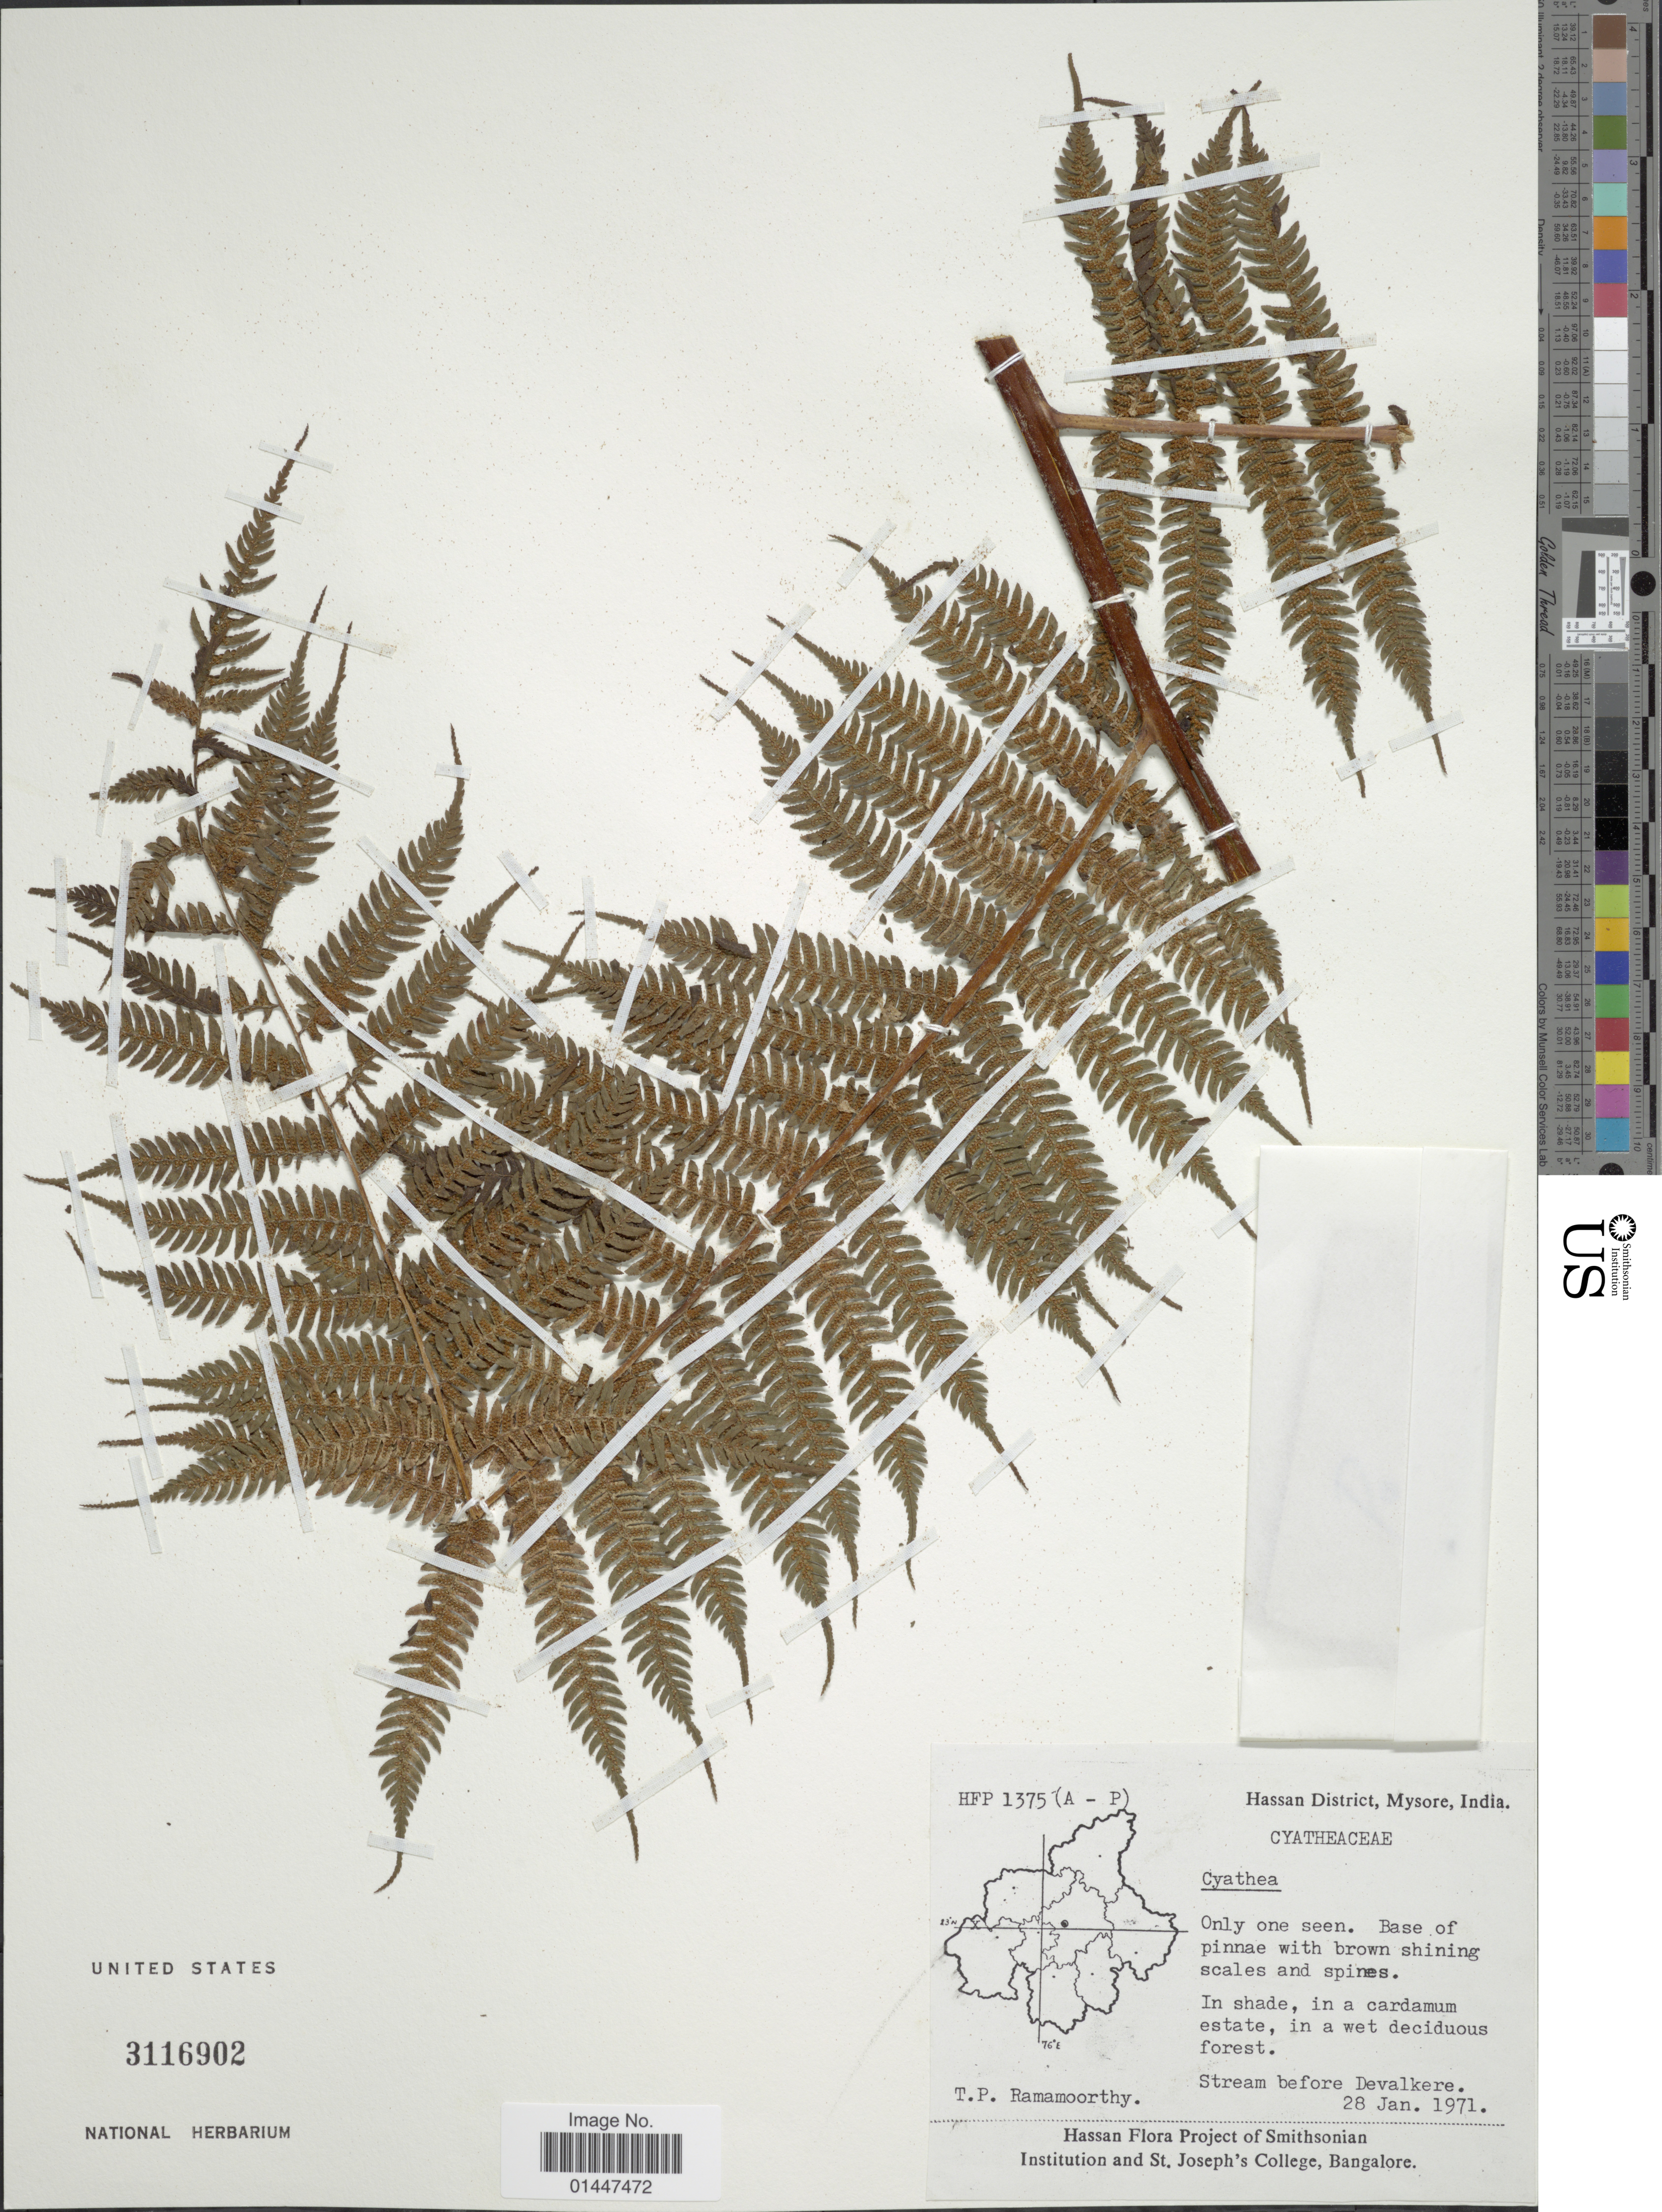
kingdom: Plantae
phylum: Tracheophyta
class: Polypodiopsida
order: Cyatheales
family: Cyatheaceae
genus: Sphaeropteris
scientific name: Sphaeropteris sp.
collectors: T. P. Ramamoorthy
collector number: HFP1375(A-P)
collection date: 1971-01-28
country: India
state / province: Karnataka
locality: Hassan District, Mysore. In shade, in a cardamum estate, in a wet deciduous forest. Stream before Devalkere.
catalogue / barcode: US 3116902